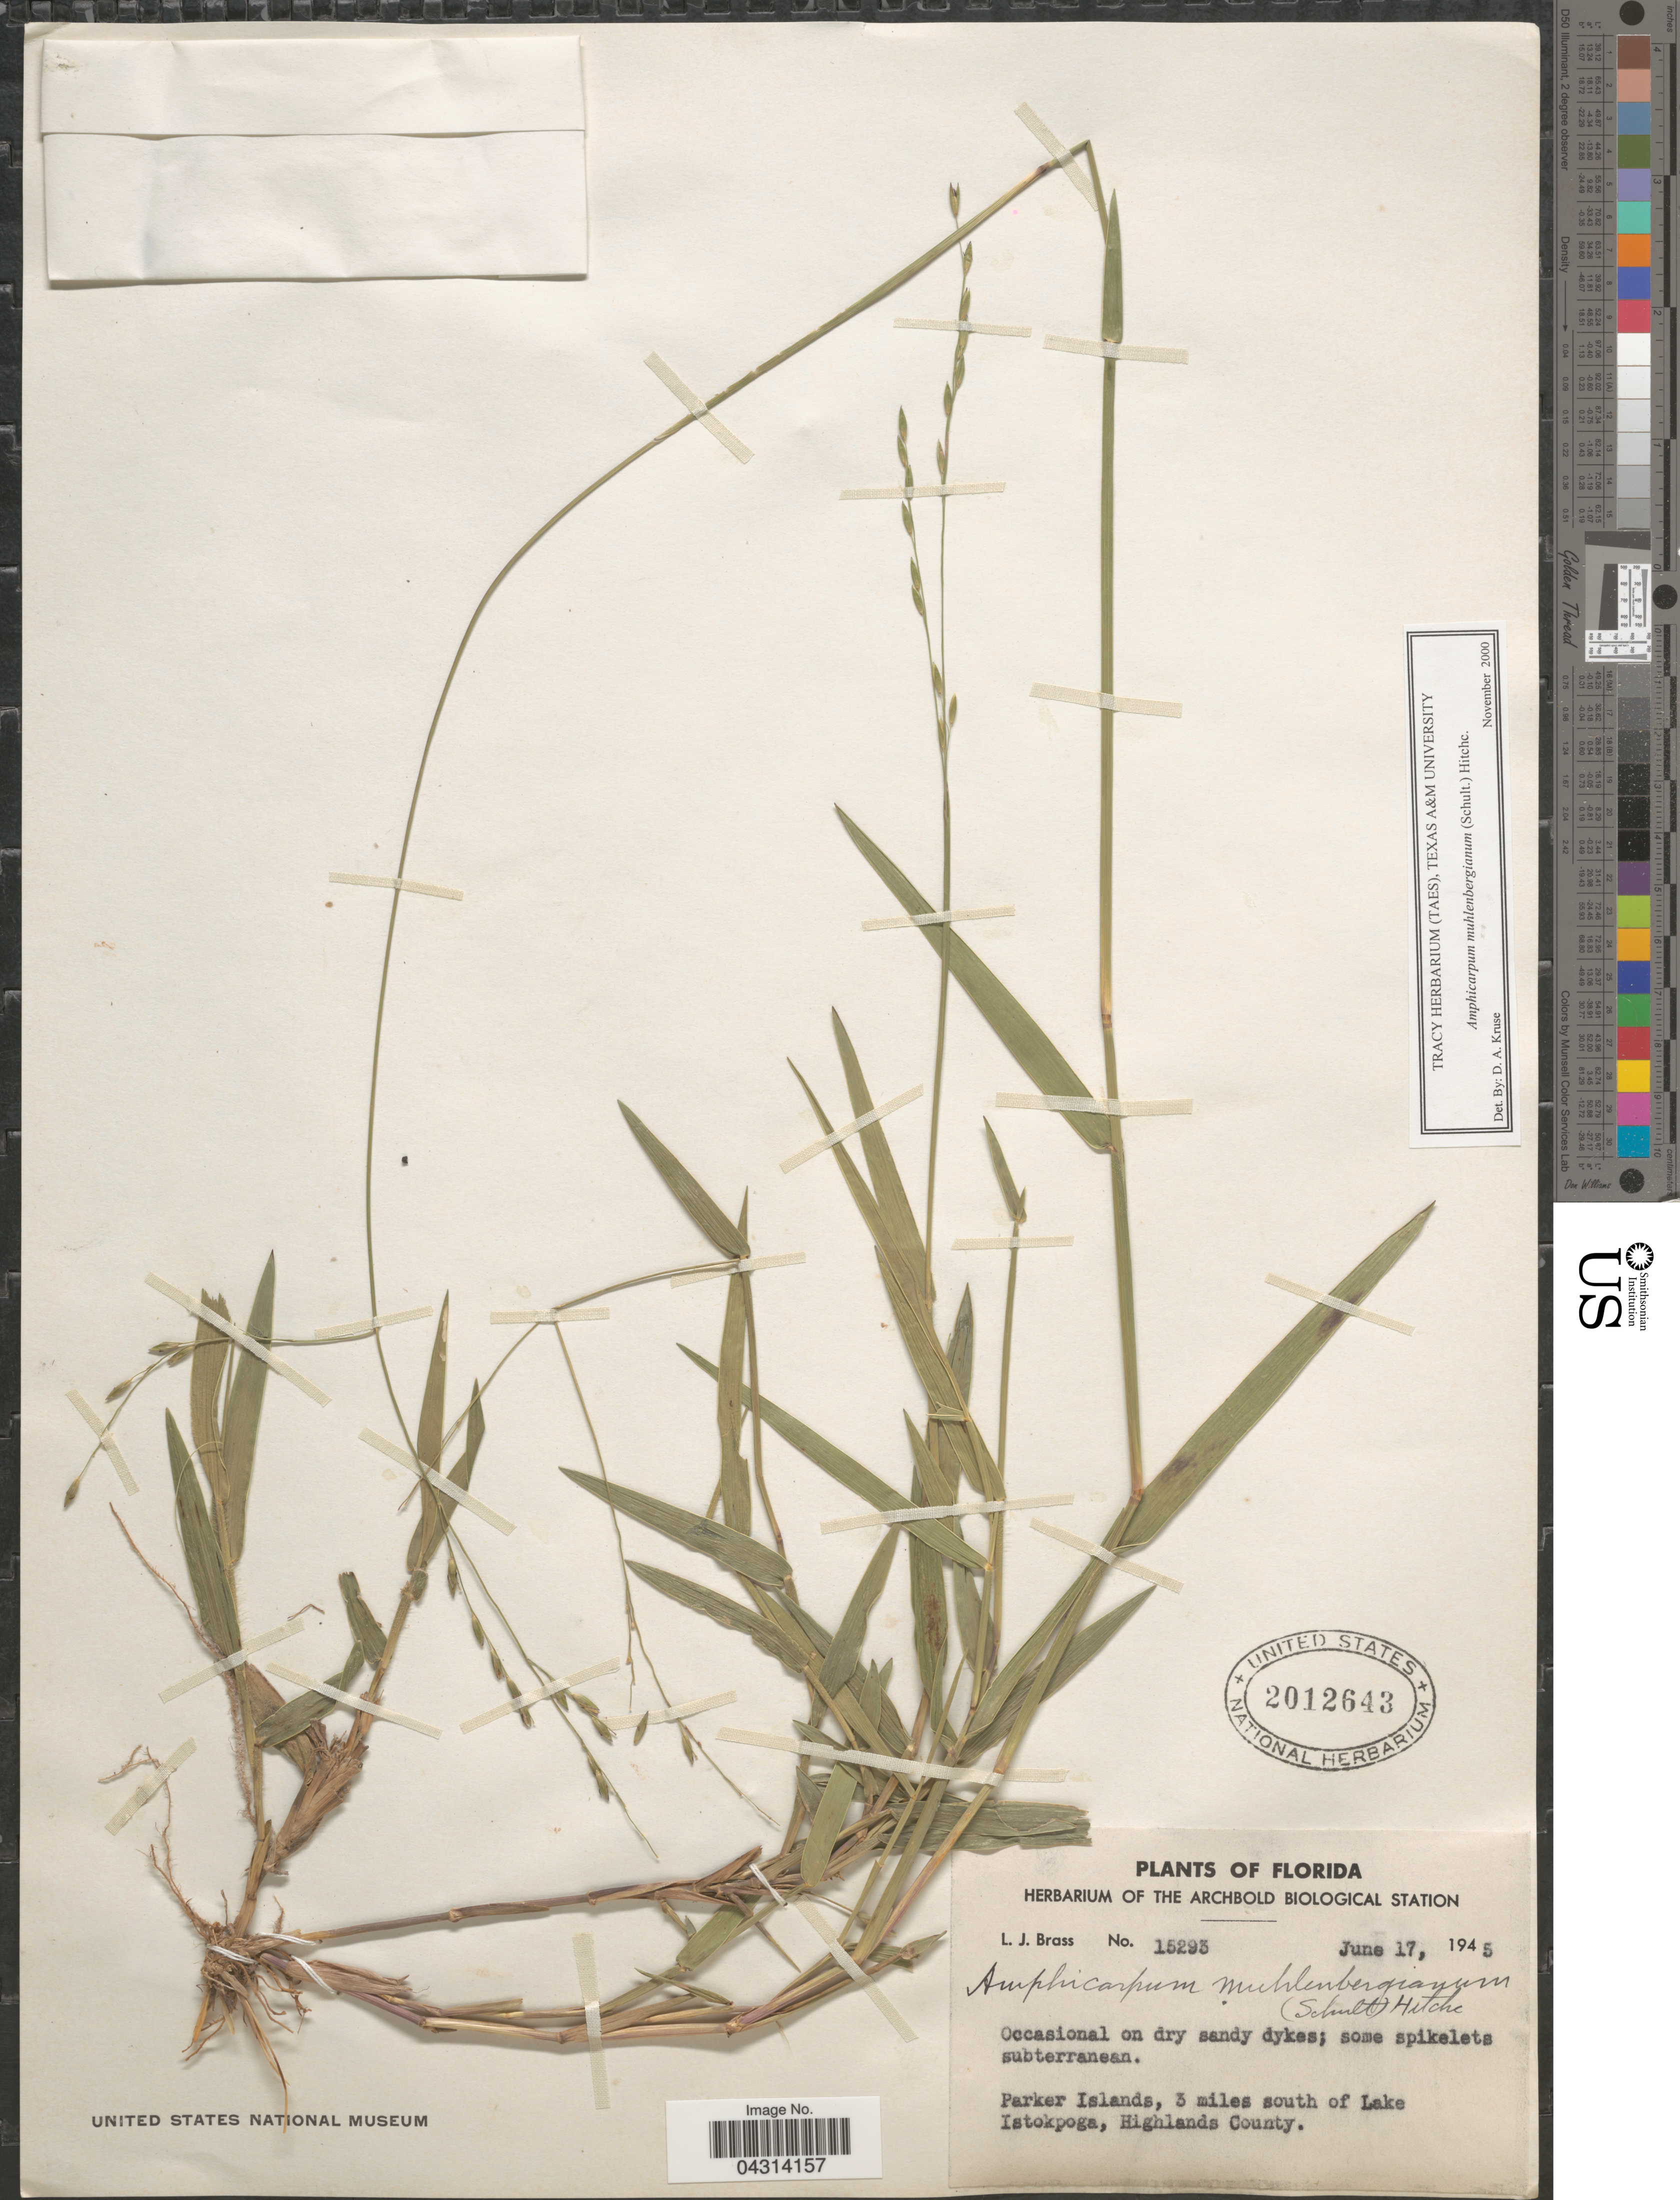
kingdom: Plantae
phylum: Tracheophyta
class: Liliopsida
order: Poales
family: Poaceae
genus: Amphicarpum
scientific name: Amphicarpum muhlenbergianum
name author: (Schult.) Hitchc.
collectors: L. J. Brass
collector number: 15293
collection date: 1945-06-17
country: United States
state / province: Florida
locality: Parker Islands, 3 miles south of Lake Istokpoga, Highlands County.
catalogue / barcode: US 2012643